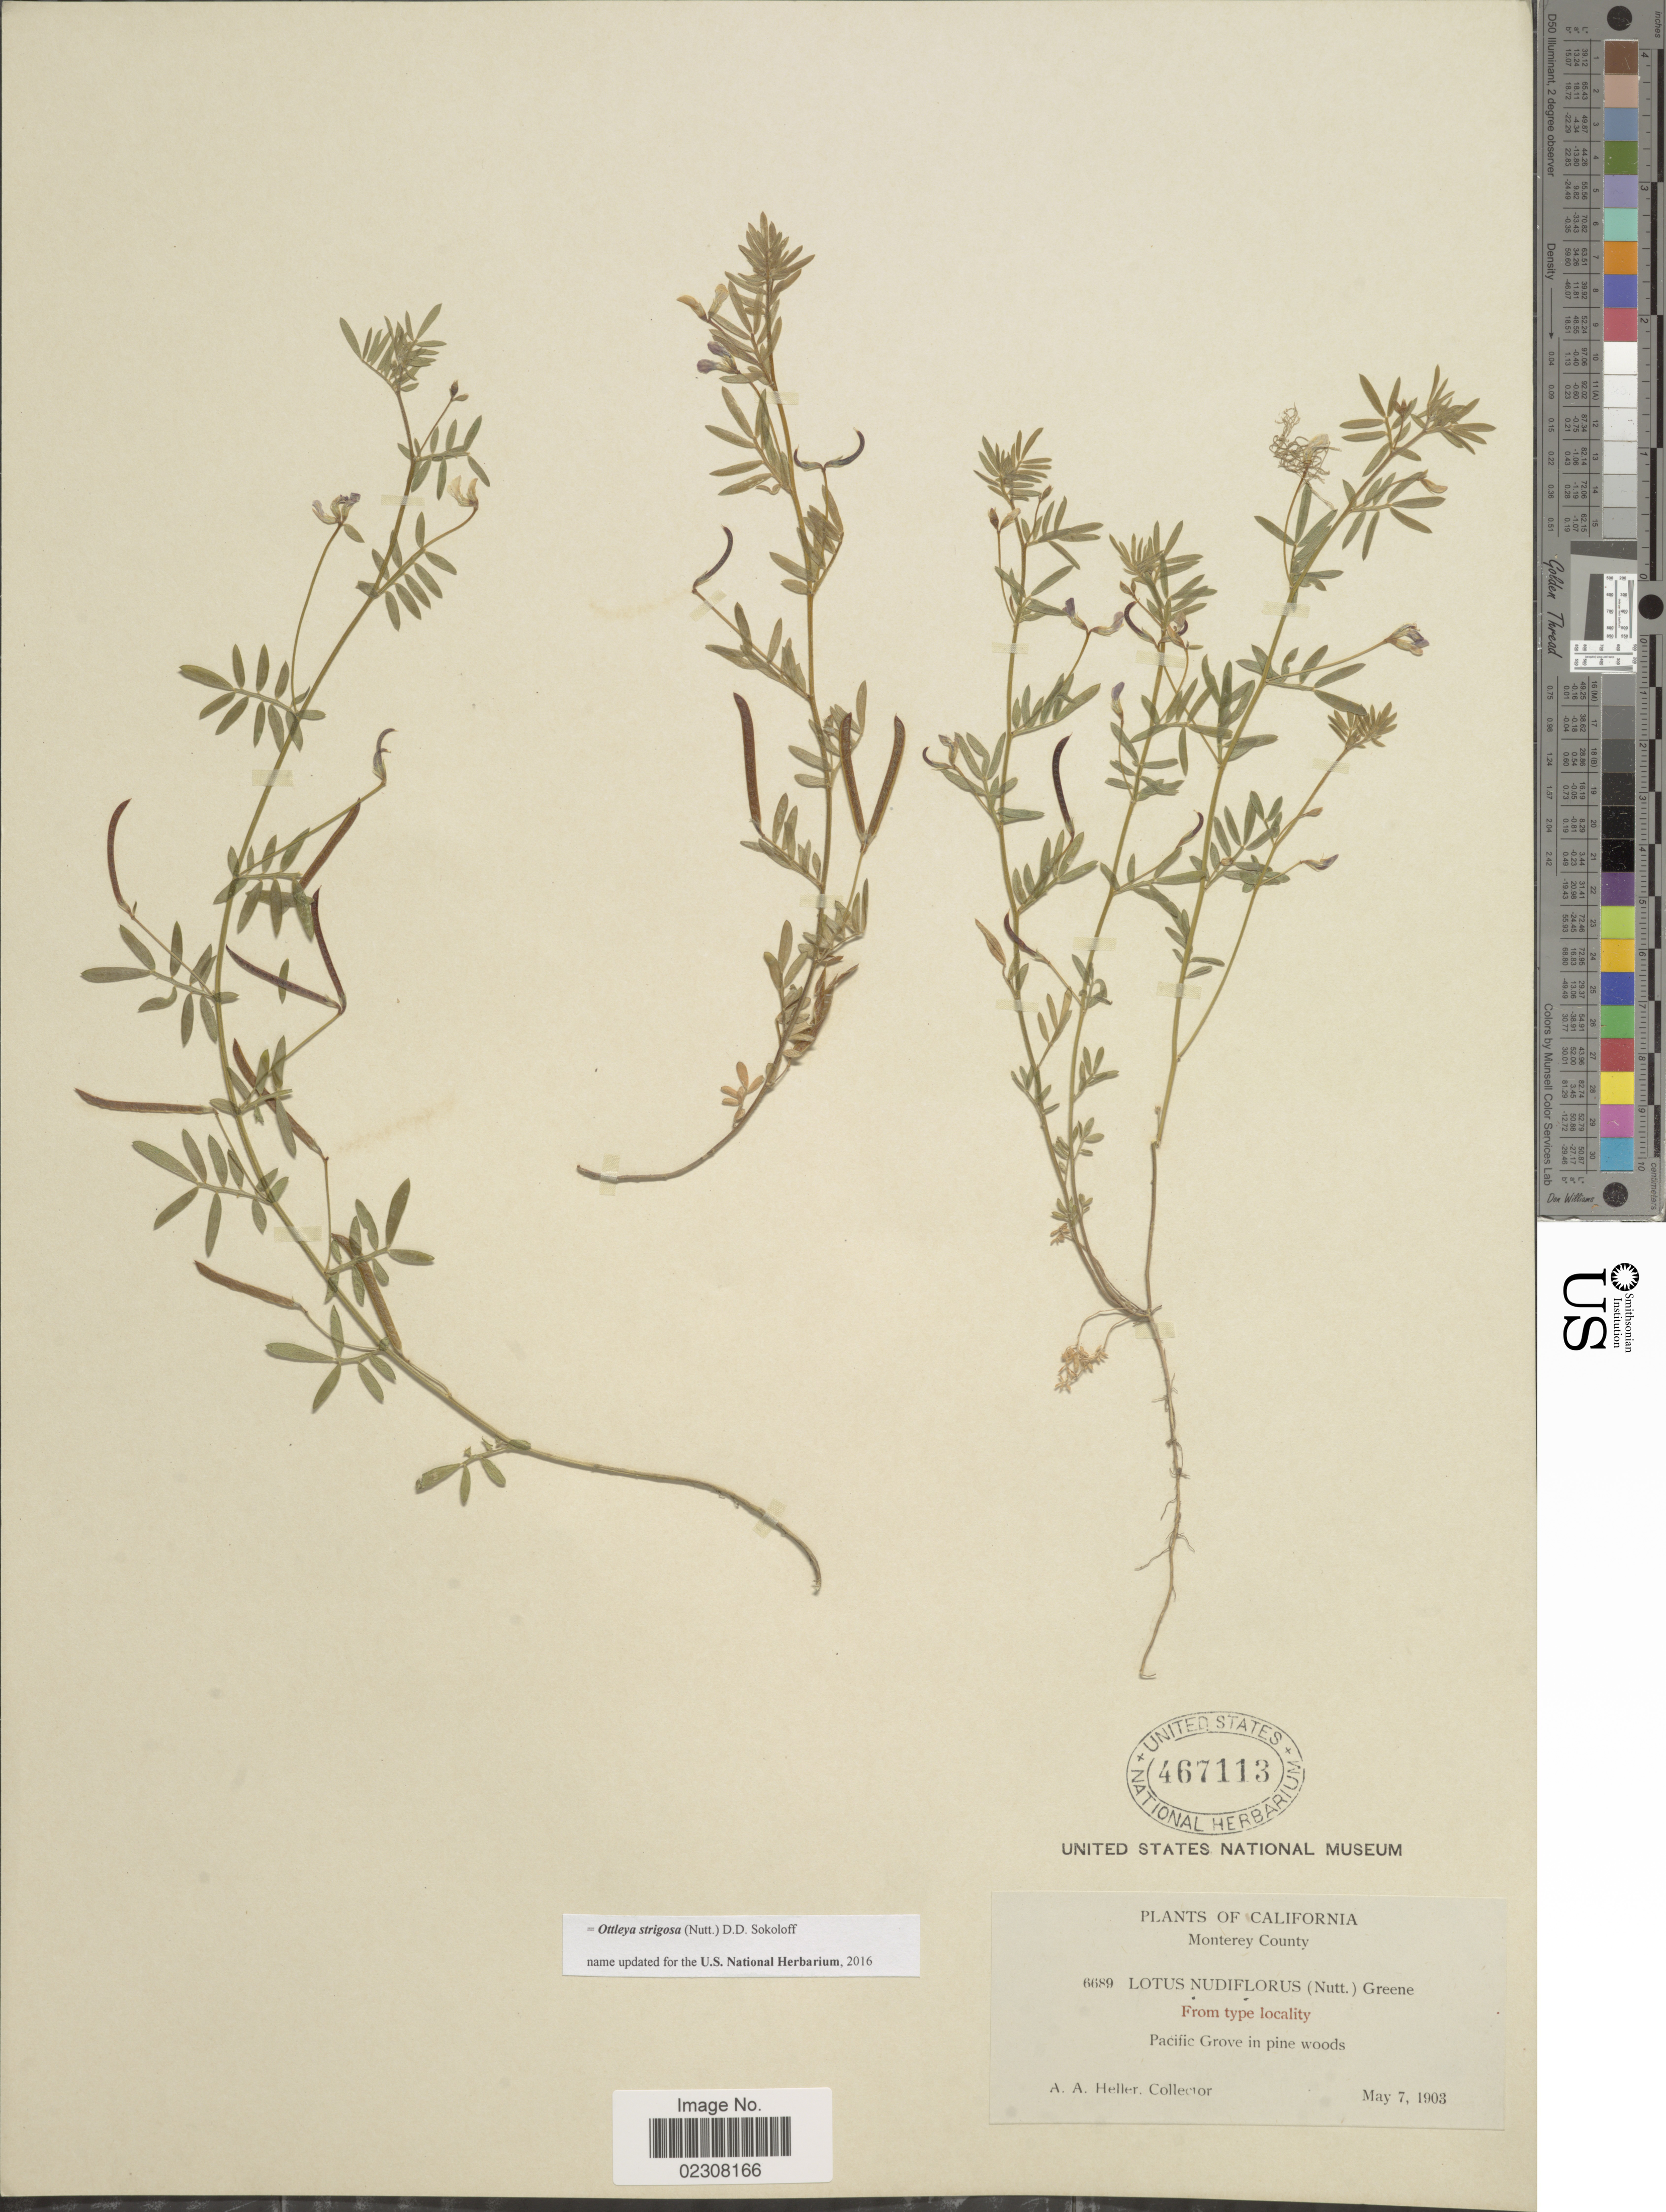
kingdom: Plantae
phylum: Tracheophyta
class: Magnoliopsida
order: Fabales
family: Fabaceae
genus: Ottleya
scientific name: Ottleya strigosa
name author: (Nutt.) D.D. Sokoloff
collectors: A. A. Heller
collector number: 6689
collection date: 1903-05-07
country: United States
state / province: California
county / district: Monterey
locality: Monterey County, Pacific Grove in pine woods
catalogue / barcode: US 467113